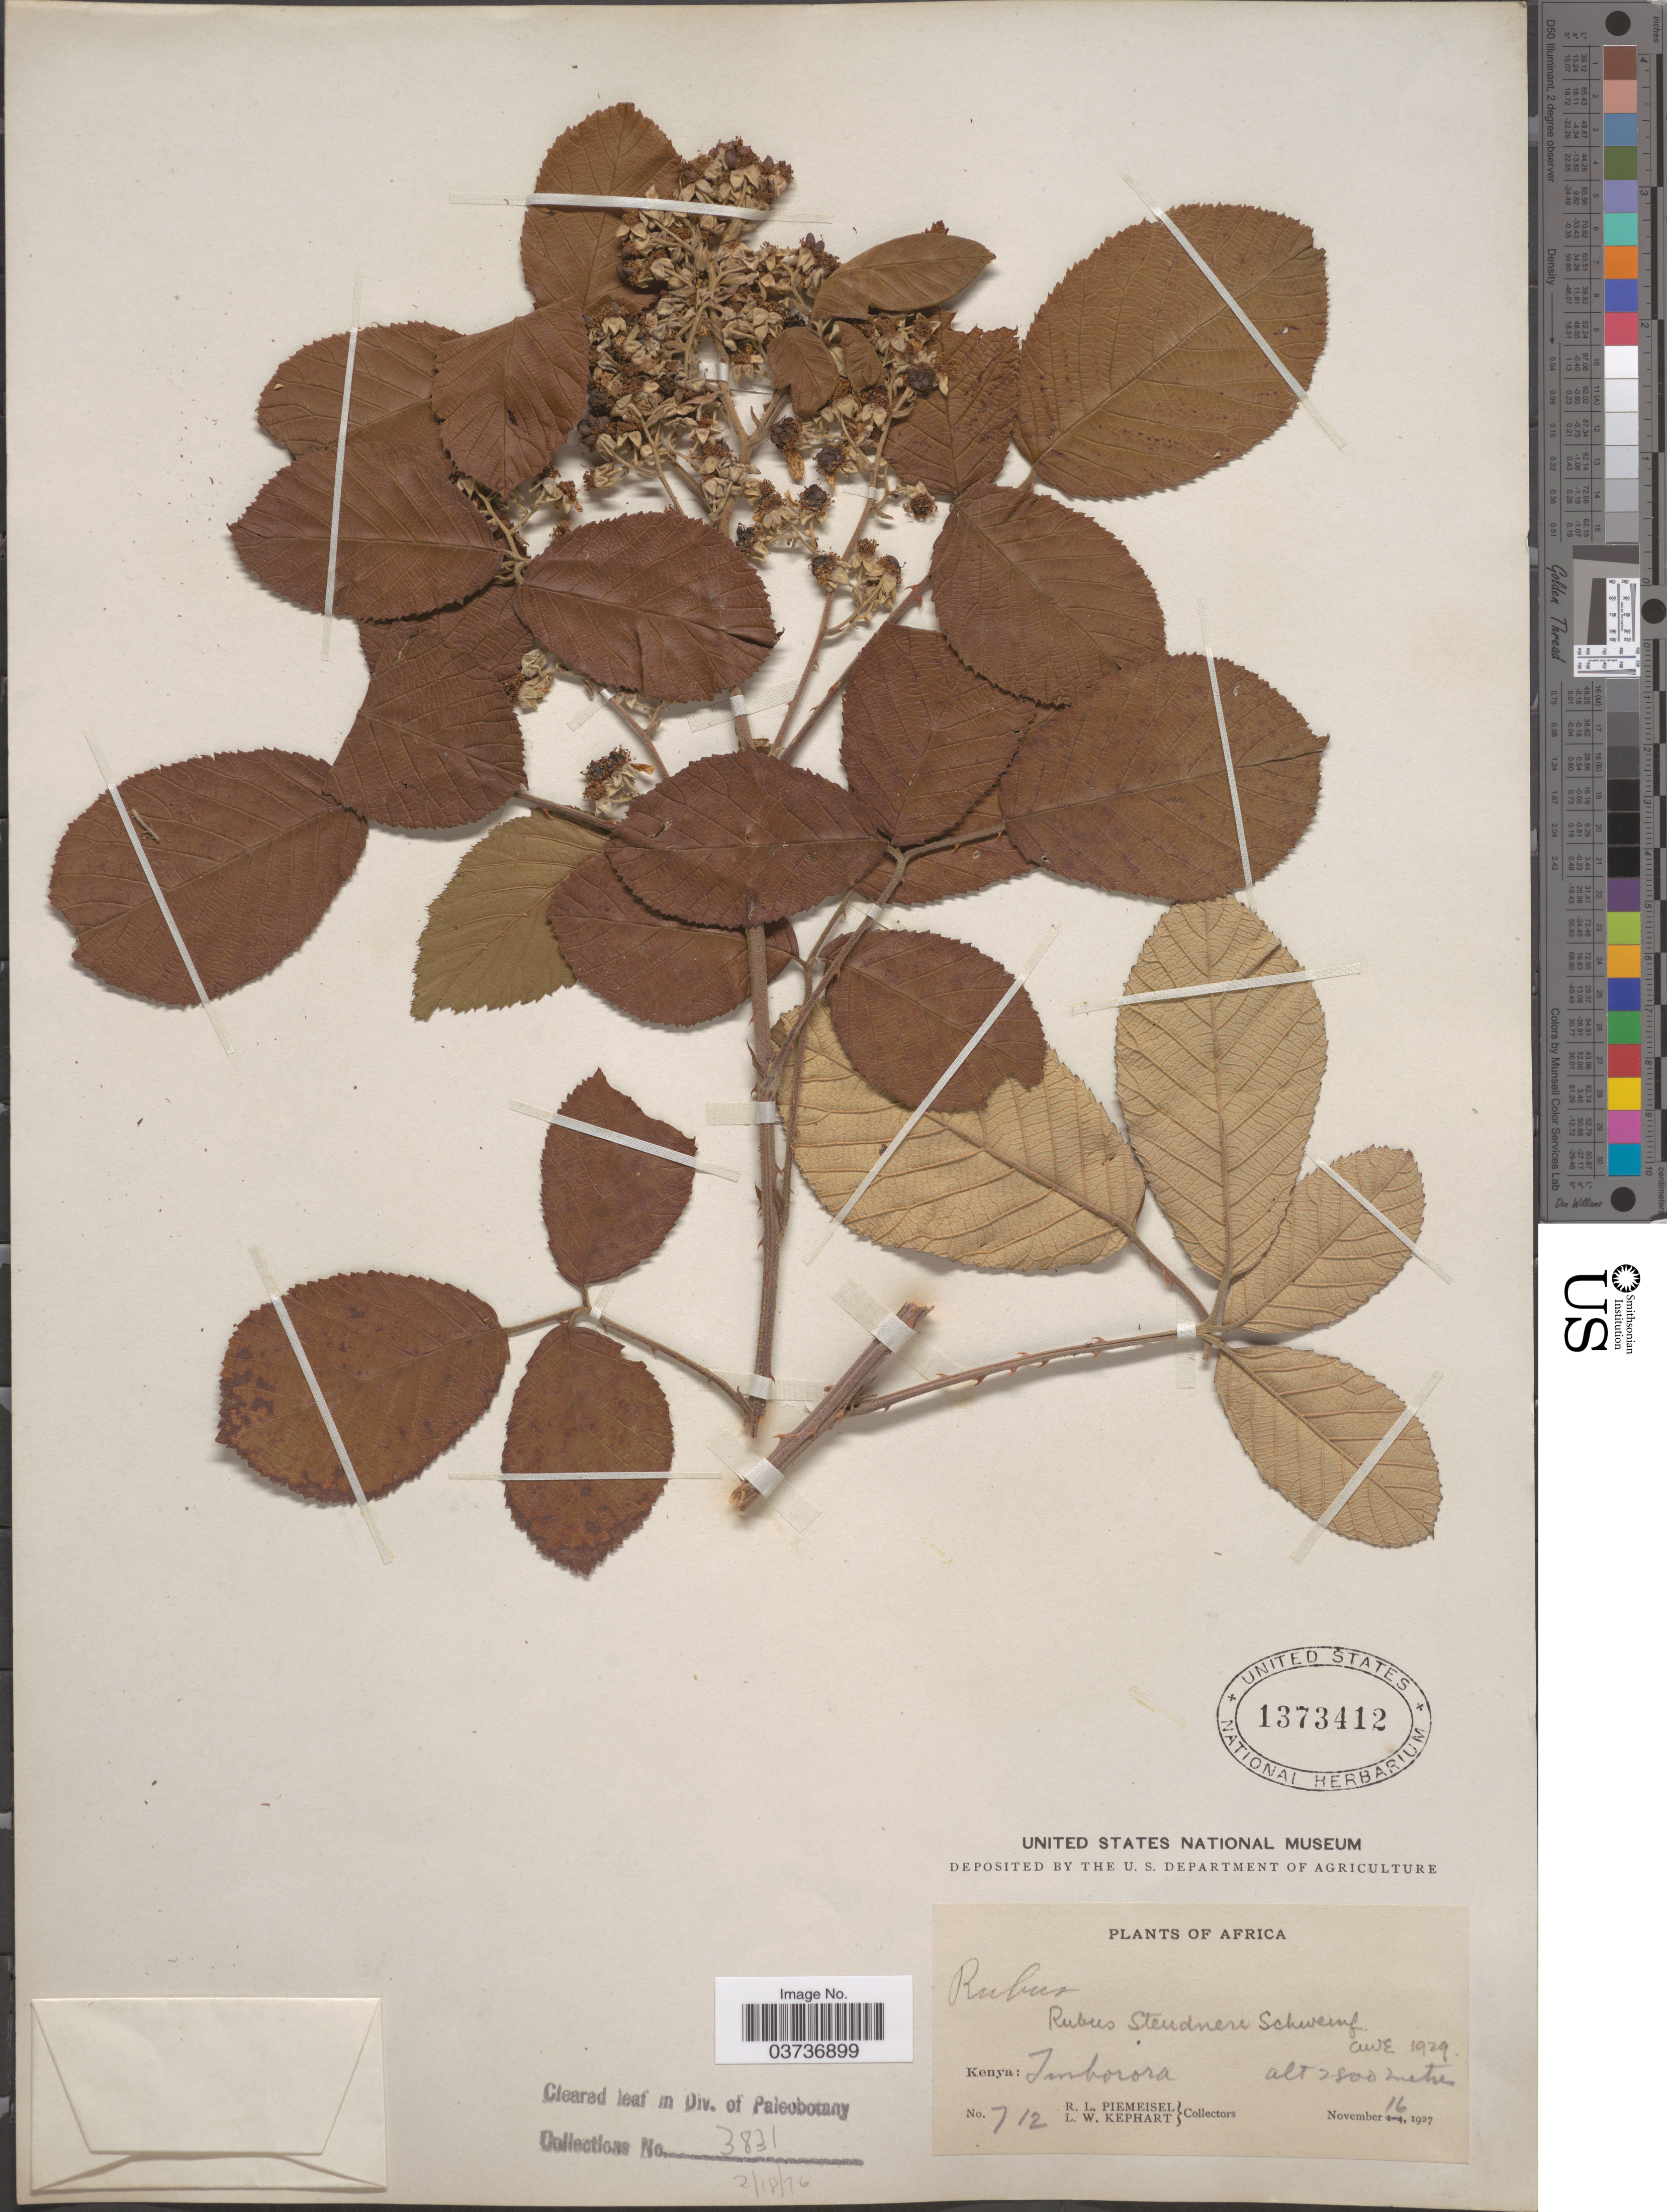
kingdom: Plantae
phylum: Tracheophyta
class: Magnoliopsida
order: Rosales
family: Rosaceae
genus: Rubus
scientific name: Rubus steudneri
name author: Schweinf.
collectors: R. L. Piemeisel & L. W. Kephart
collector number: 712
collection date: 1927-11-16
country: Kenya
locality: Imborora. [interpreted]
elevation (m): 2800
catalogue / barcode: US 1373412